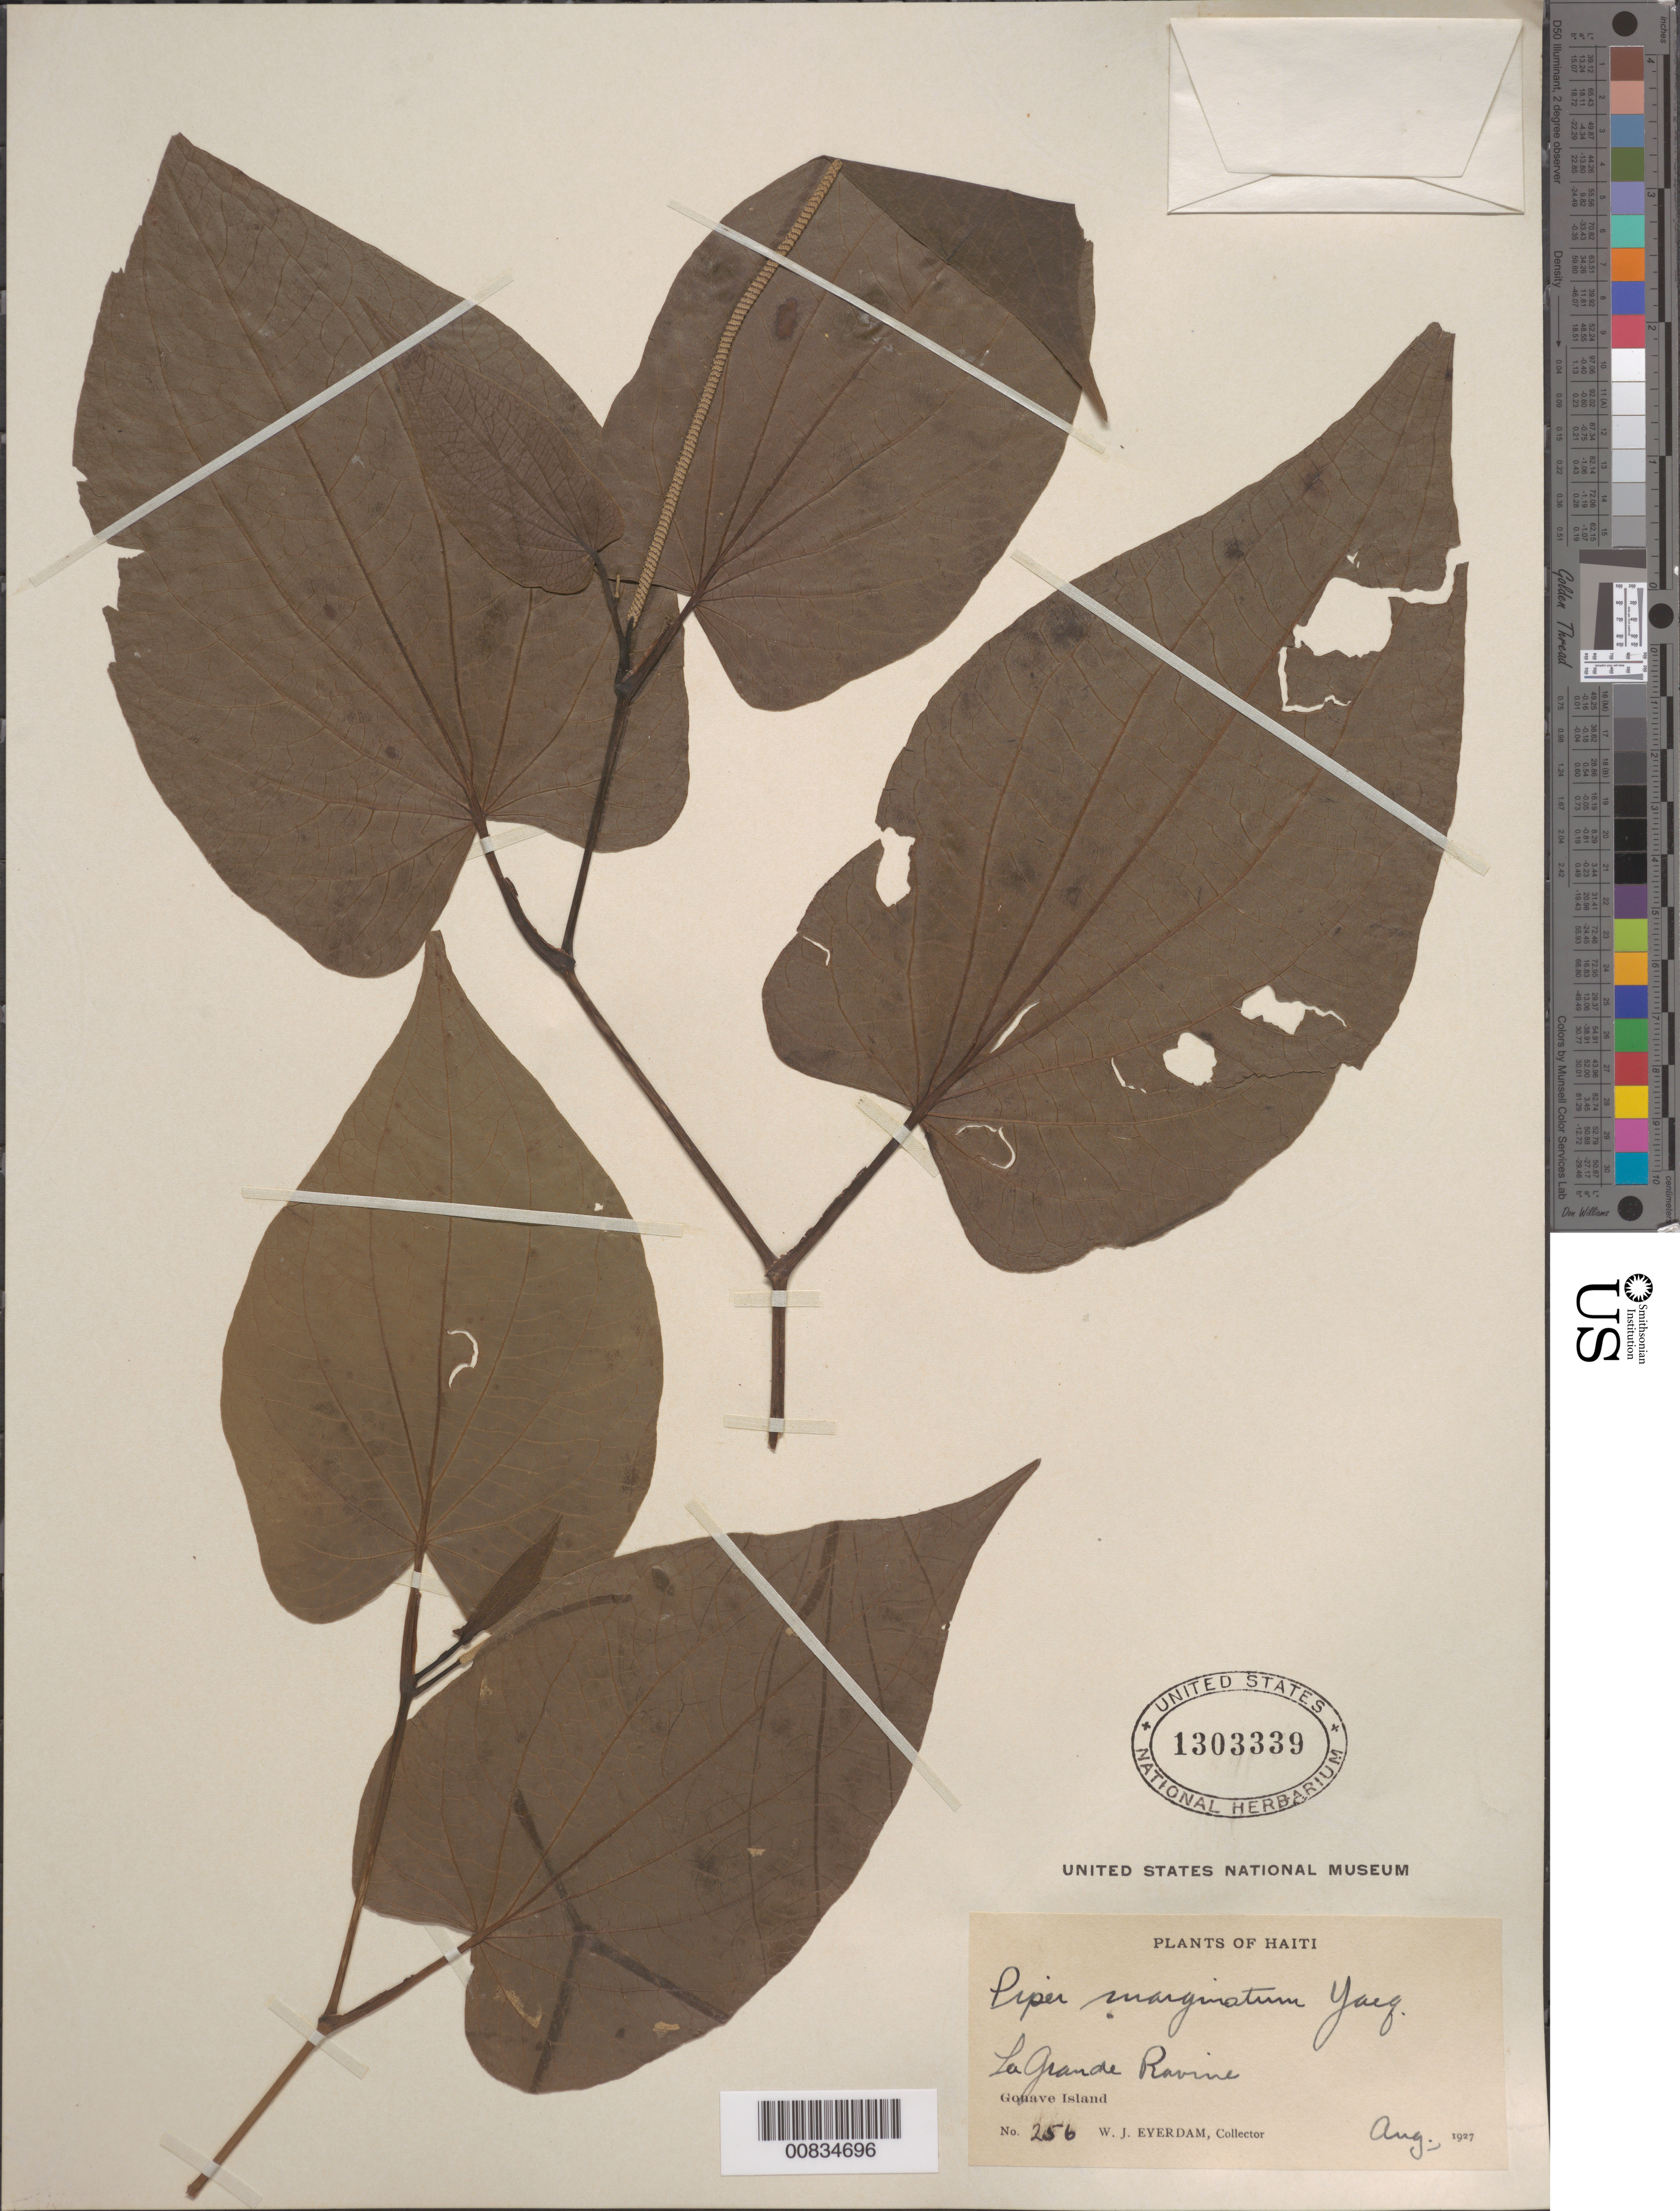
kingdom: Plantae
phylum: Tracheophyta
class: Magnoliopsida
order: Piperales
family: Piperaceae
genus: Piper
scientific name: Piper marginatum var. domatiiferum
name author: Trel.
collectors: W. J. Eyerdam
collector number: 256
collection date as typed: Aug 1927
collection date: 1927-08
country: Haiti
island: Île de la Gonâve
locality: Gonave Island. La Grande Ravine.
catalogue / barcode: US 1303339